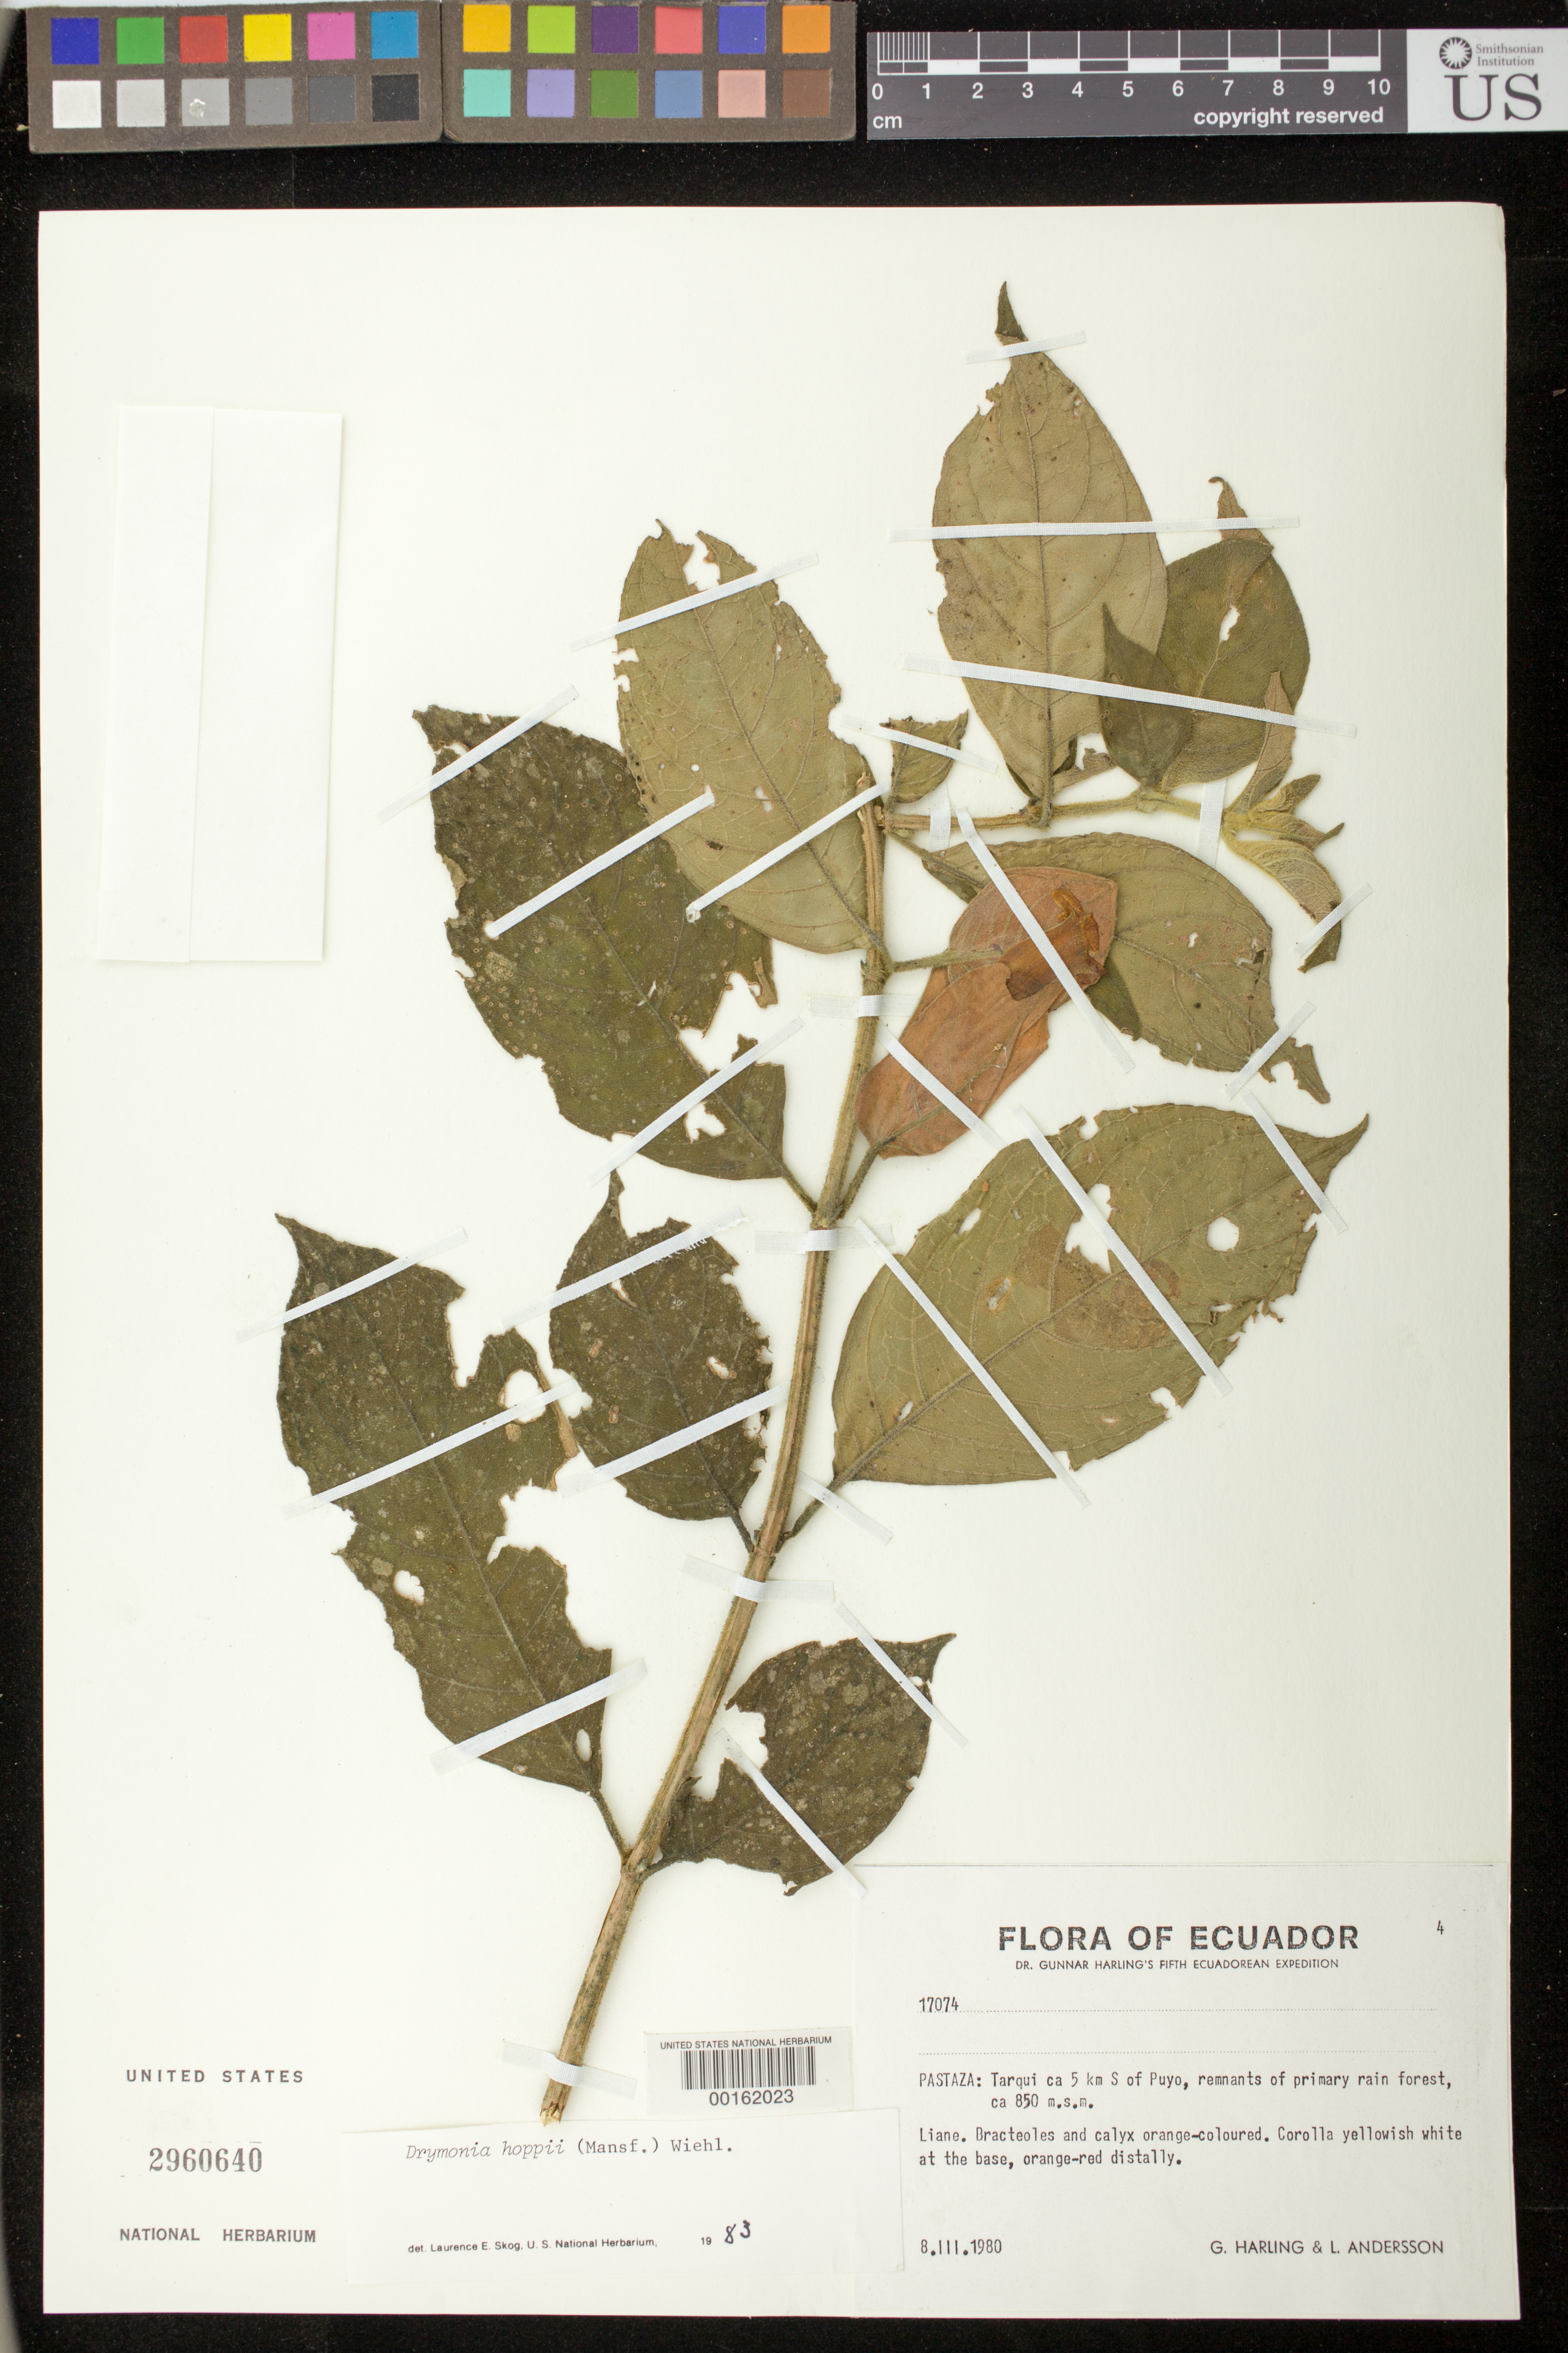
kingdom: Plantae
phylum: Tracheophyta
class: Magnoliopsida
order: Lamiales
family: Gesneriaceae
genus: Drymonia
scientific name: Drymonia hoppii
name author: (Mansf.) Wiehler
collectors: G. Harling & L. Andersson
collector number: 17074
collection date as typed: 08 Mar 1980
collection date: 1980-03-08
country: Ecuador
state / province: Pastaza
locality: Tarqui about 5 km S of Puyo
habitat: Remnants of primary rain forest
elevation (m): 850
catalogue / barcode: US 2960640